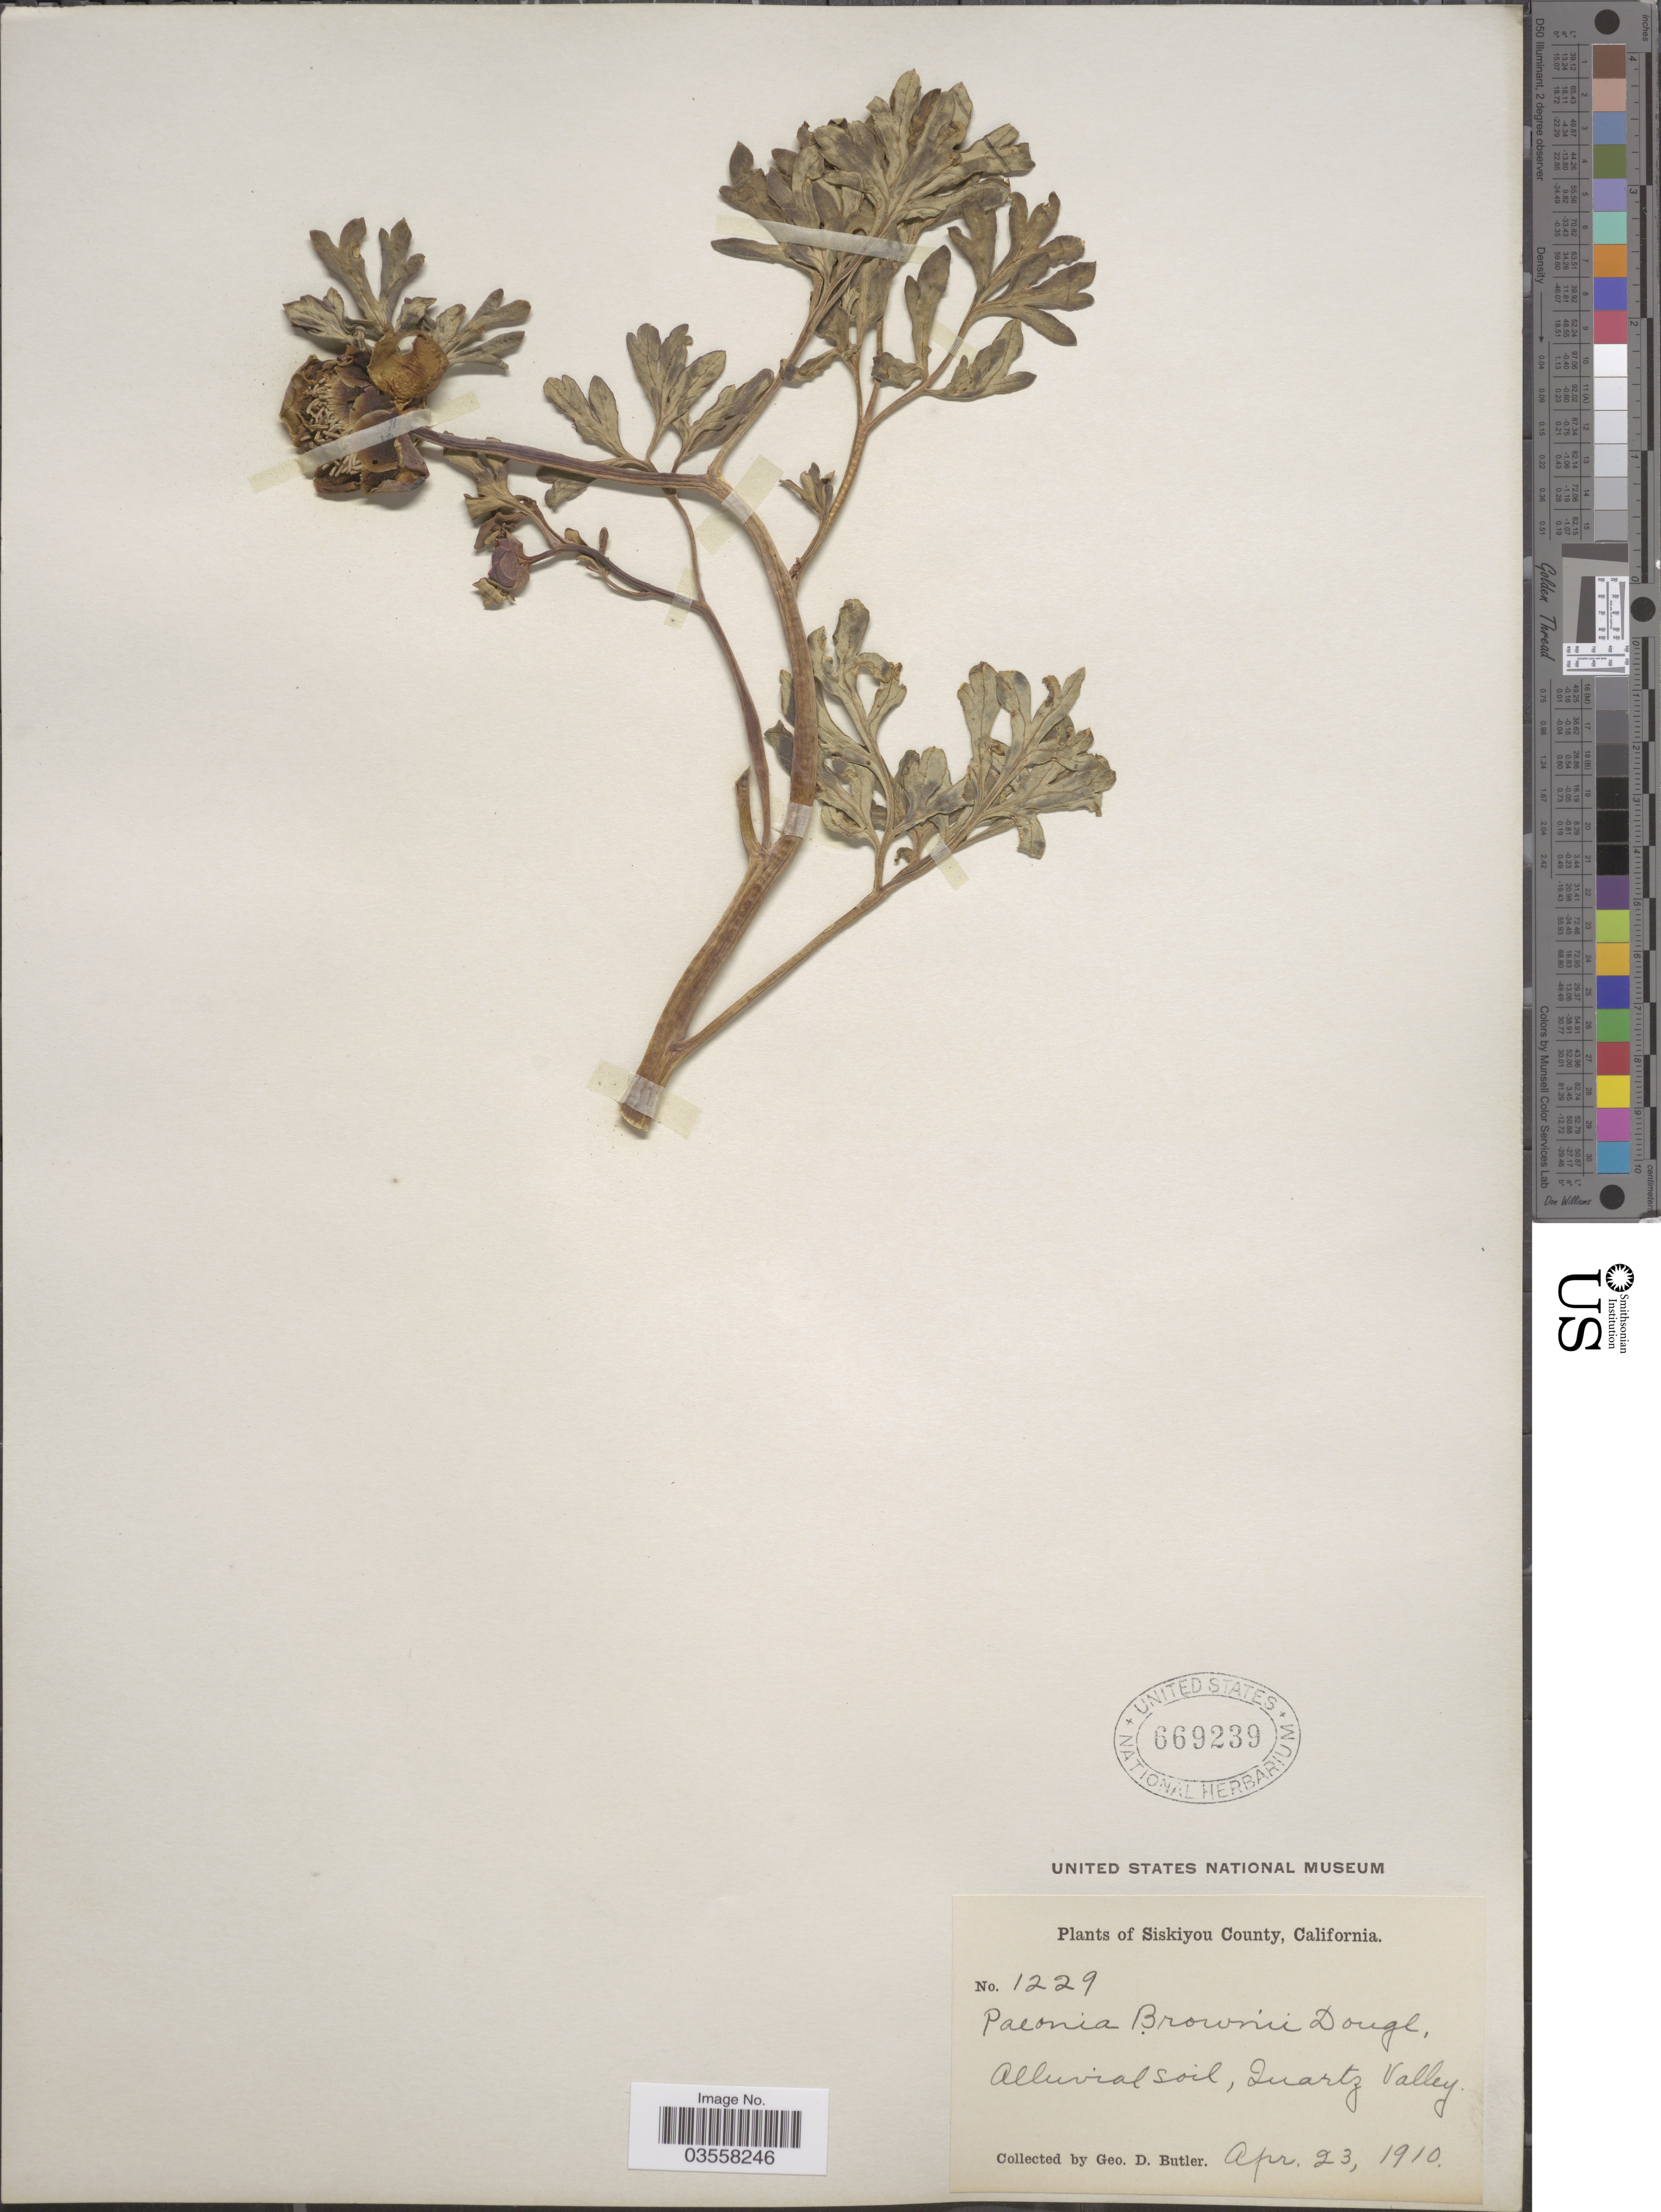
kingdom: Plantae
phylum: Tracheophyta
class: Magnoliopsida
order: Saxifragales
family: Paeoniaceae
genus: Paeonia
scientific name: Paeonia brownii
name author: Douglas ex Hook.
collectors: G. D. Butler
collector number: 1229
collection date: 1910-04-23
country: United States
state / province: California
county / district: Siskiyou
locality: Siskiyou County. Alluvial soil, Quartz Valley.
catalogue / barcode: US 669239